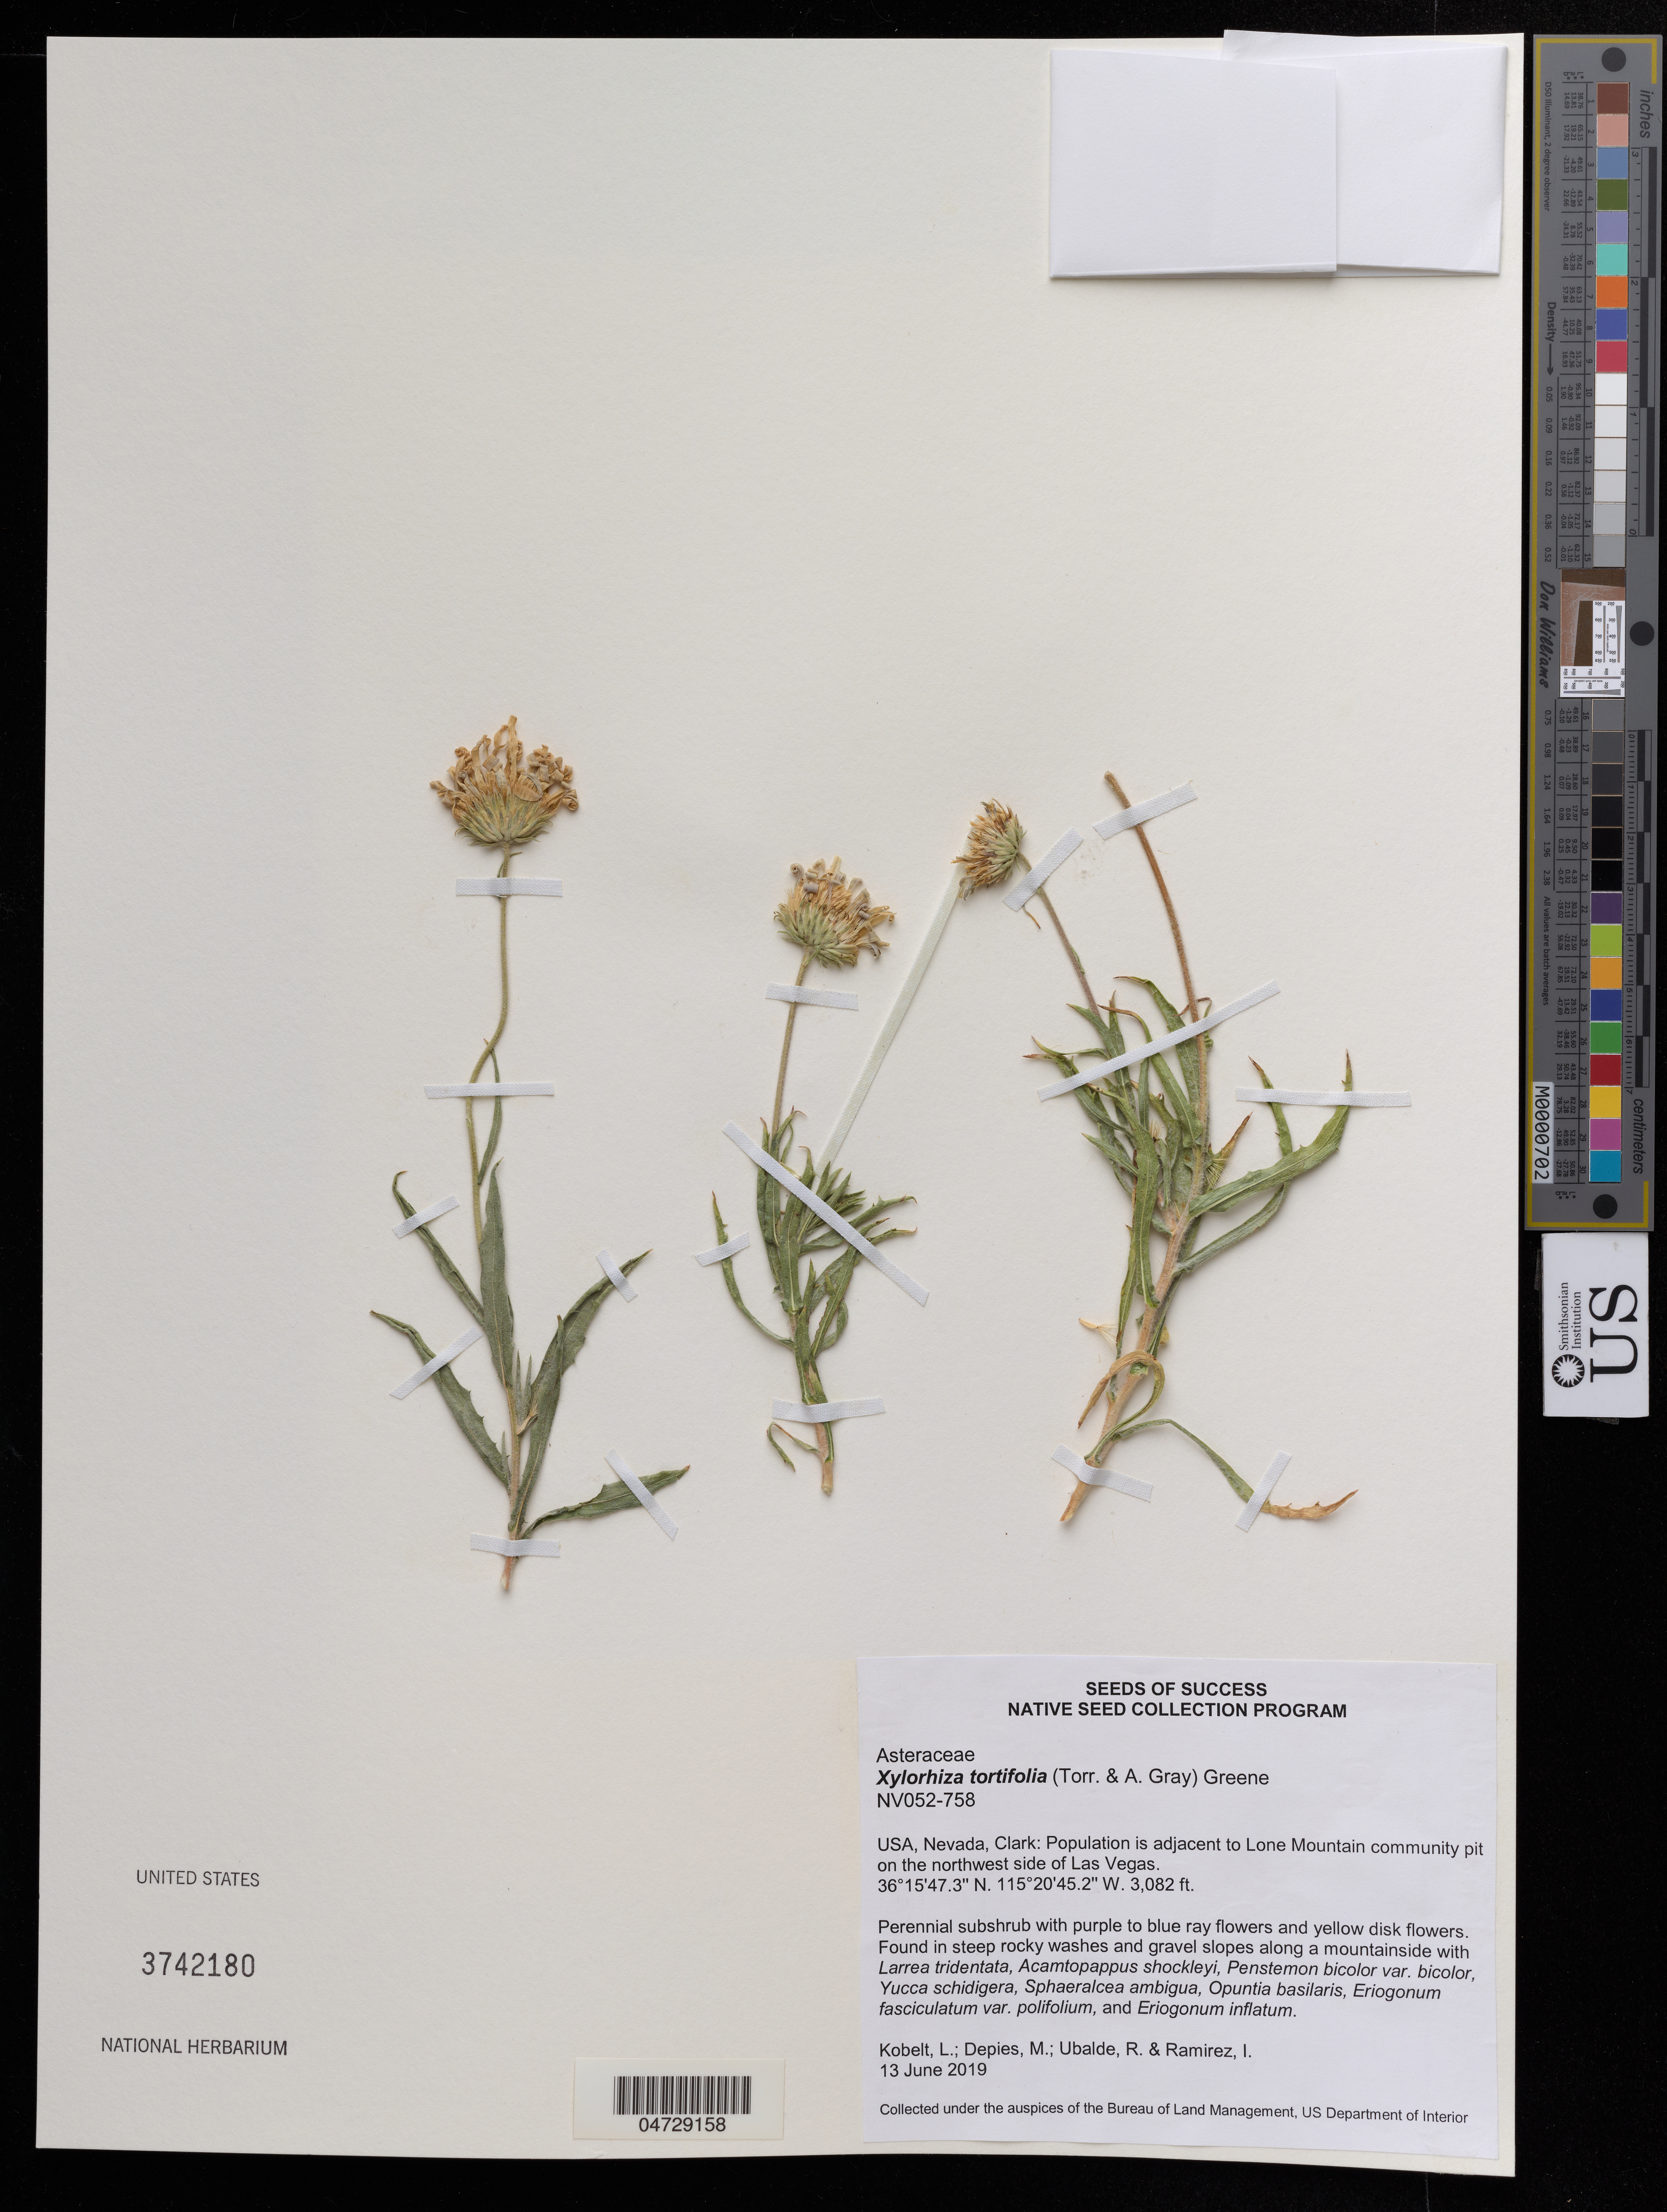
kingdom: Plantae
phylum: Tracheophyta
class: Magnoliopsida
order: Asterales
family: Asteraceae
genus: Xylorhiza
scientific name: Xylorhiza tortifolia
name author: (Torr. & A. Gray) Greene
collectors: L. Kobelt, M. Depies & R. Ubalde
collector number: NV052-758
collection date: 2019-06-13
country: United States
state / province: Nevada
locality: Clark: Population is adjacent to Lone Mountain community pit on the northwest side of Las Vegas.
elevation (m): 939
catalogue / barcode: US 3742180